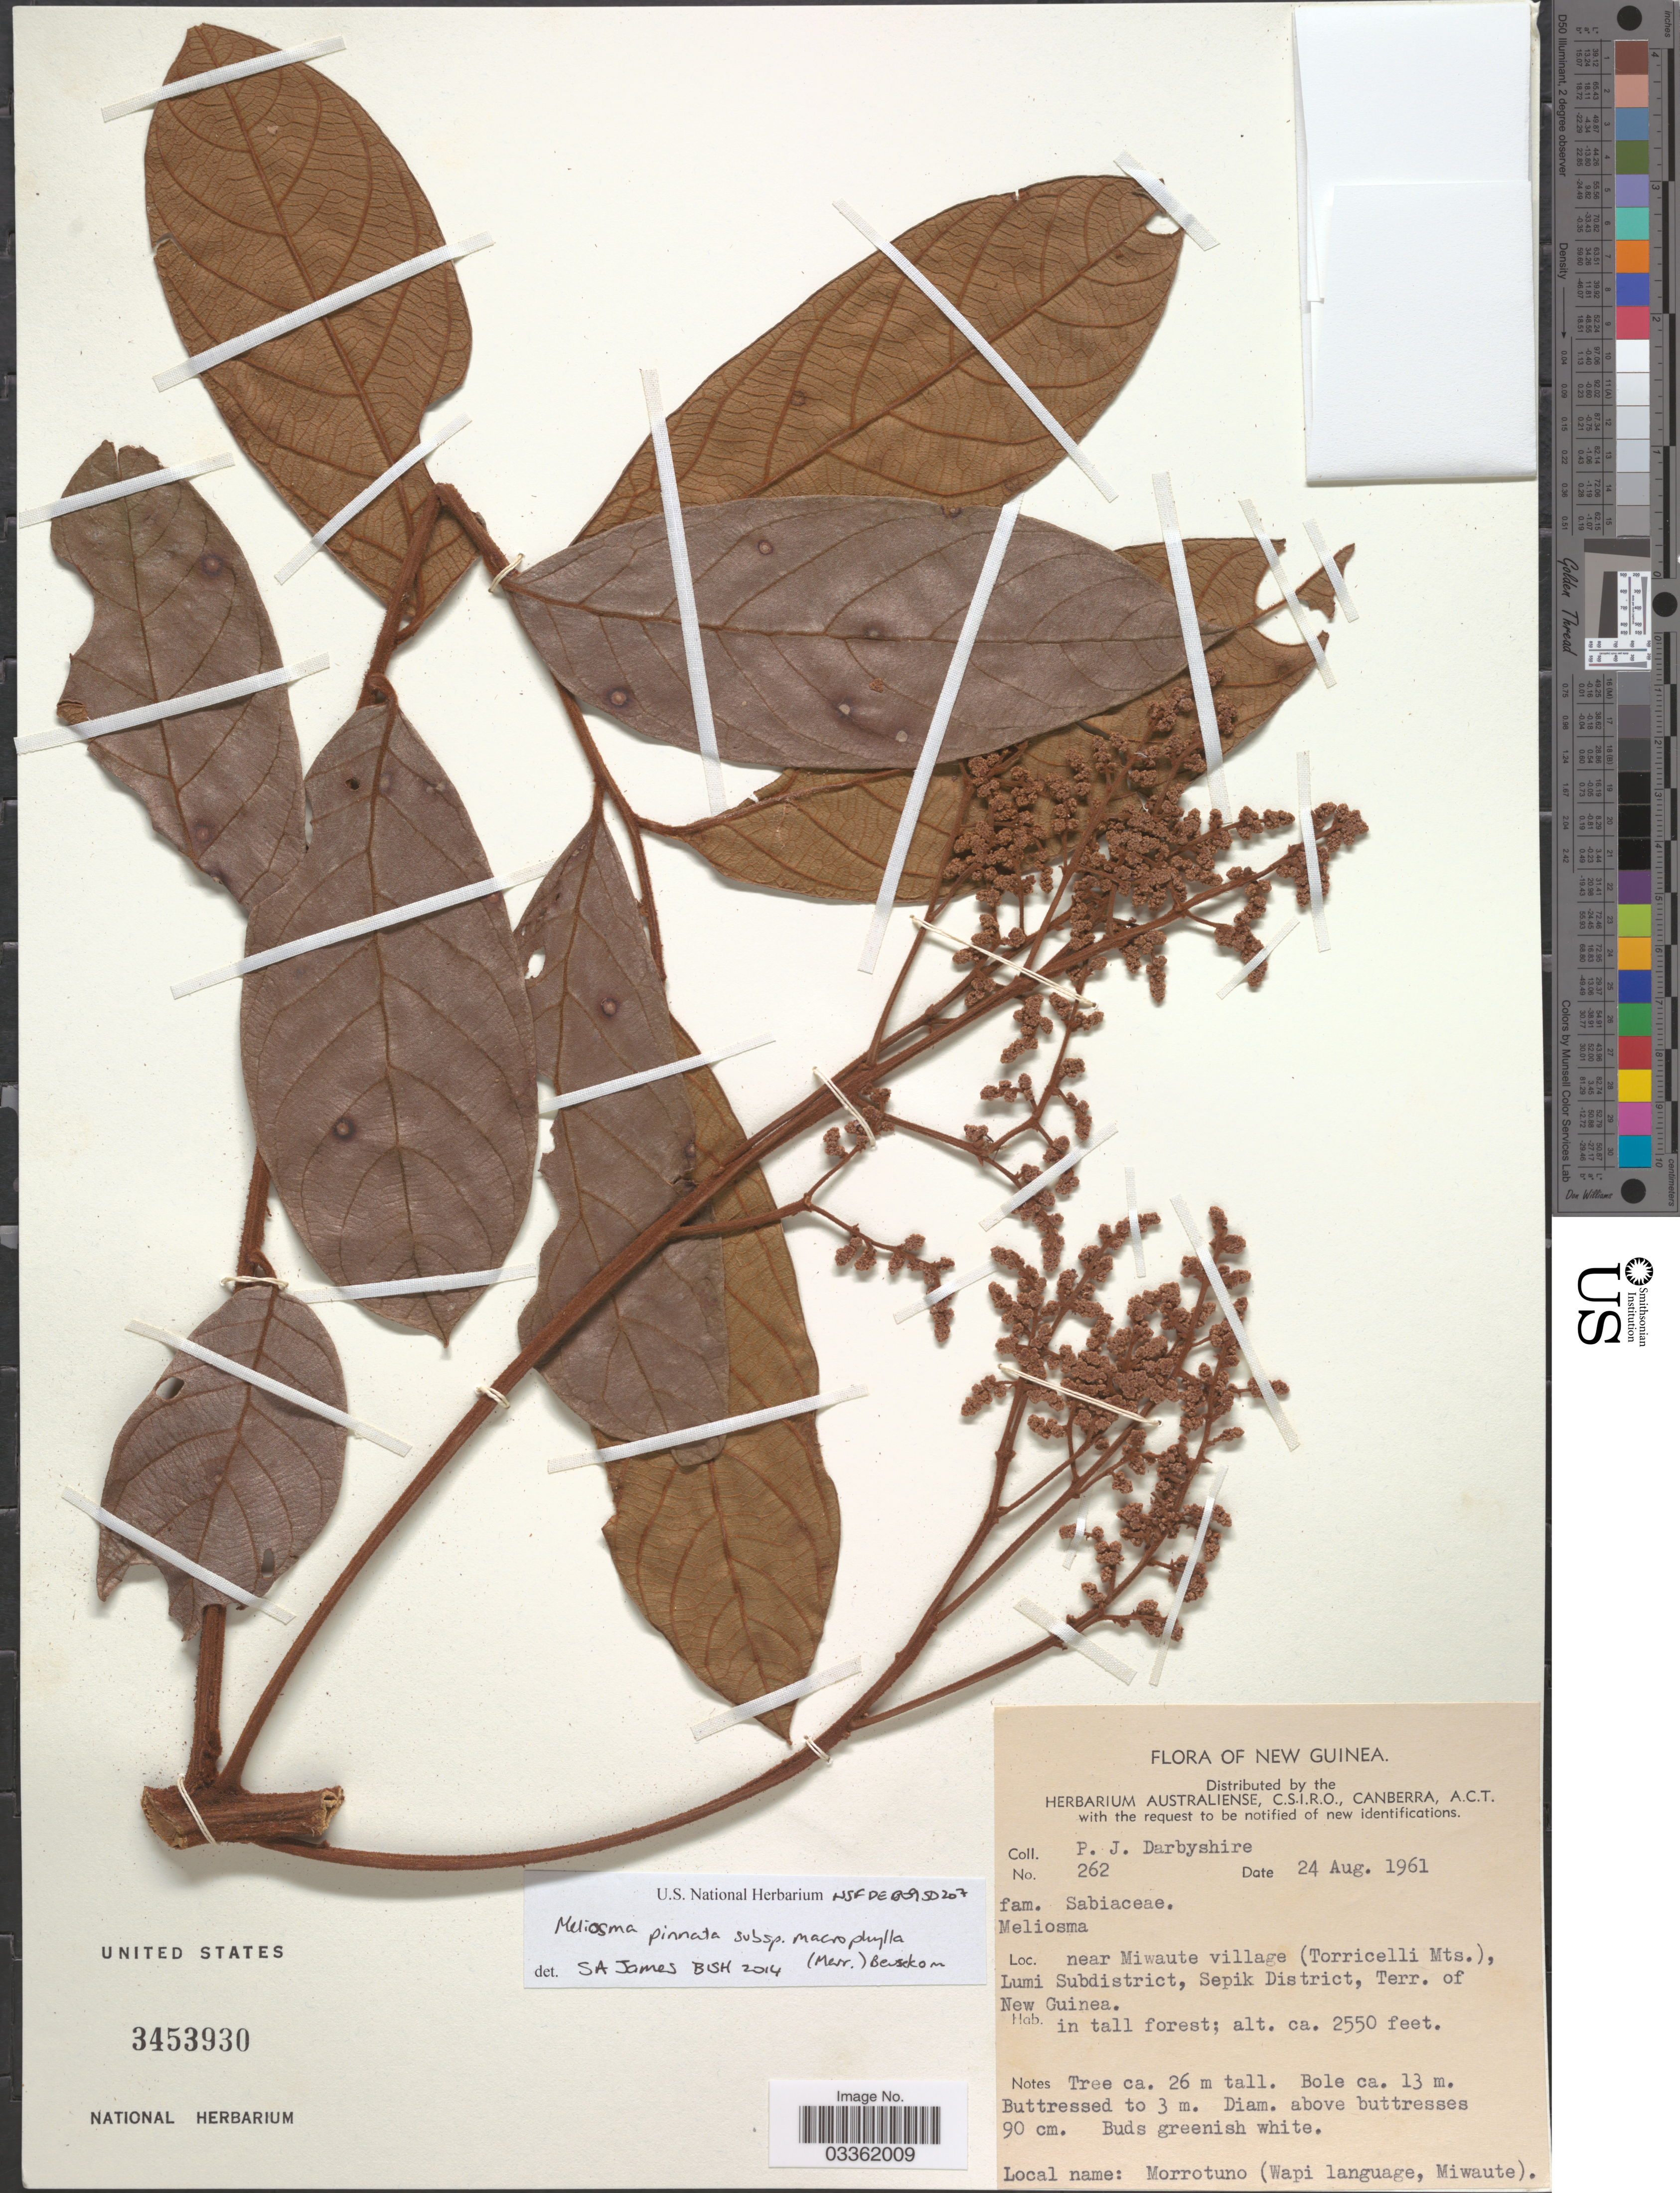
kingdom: Plantae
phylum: Tracheophyta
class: Magnoliopsida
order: Proteales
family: Sabiaceae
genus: Meliosma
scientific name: Meliosma macrophylla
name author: Merr.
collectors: P. Darbyshire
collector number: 262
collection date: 1961-08-24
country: Papua New Guinea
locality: New Guinea. Near Miwaute village (Torricelli Mts.), Lumi Subdistrict, Sepik District, Terr. of New Guinea.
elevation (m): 777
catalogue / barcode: US 3453930